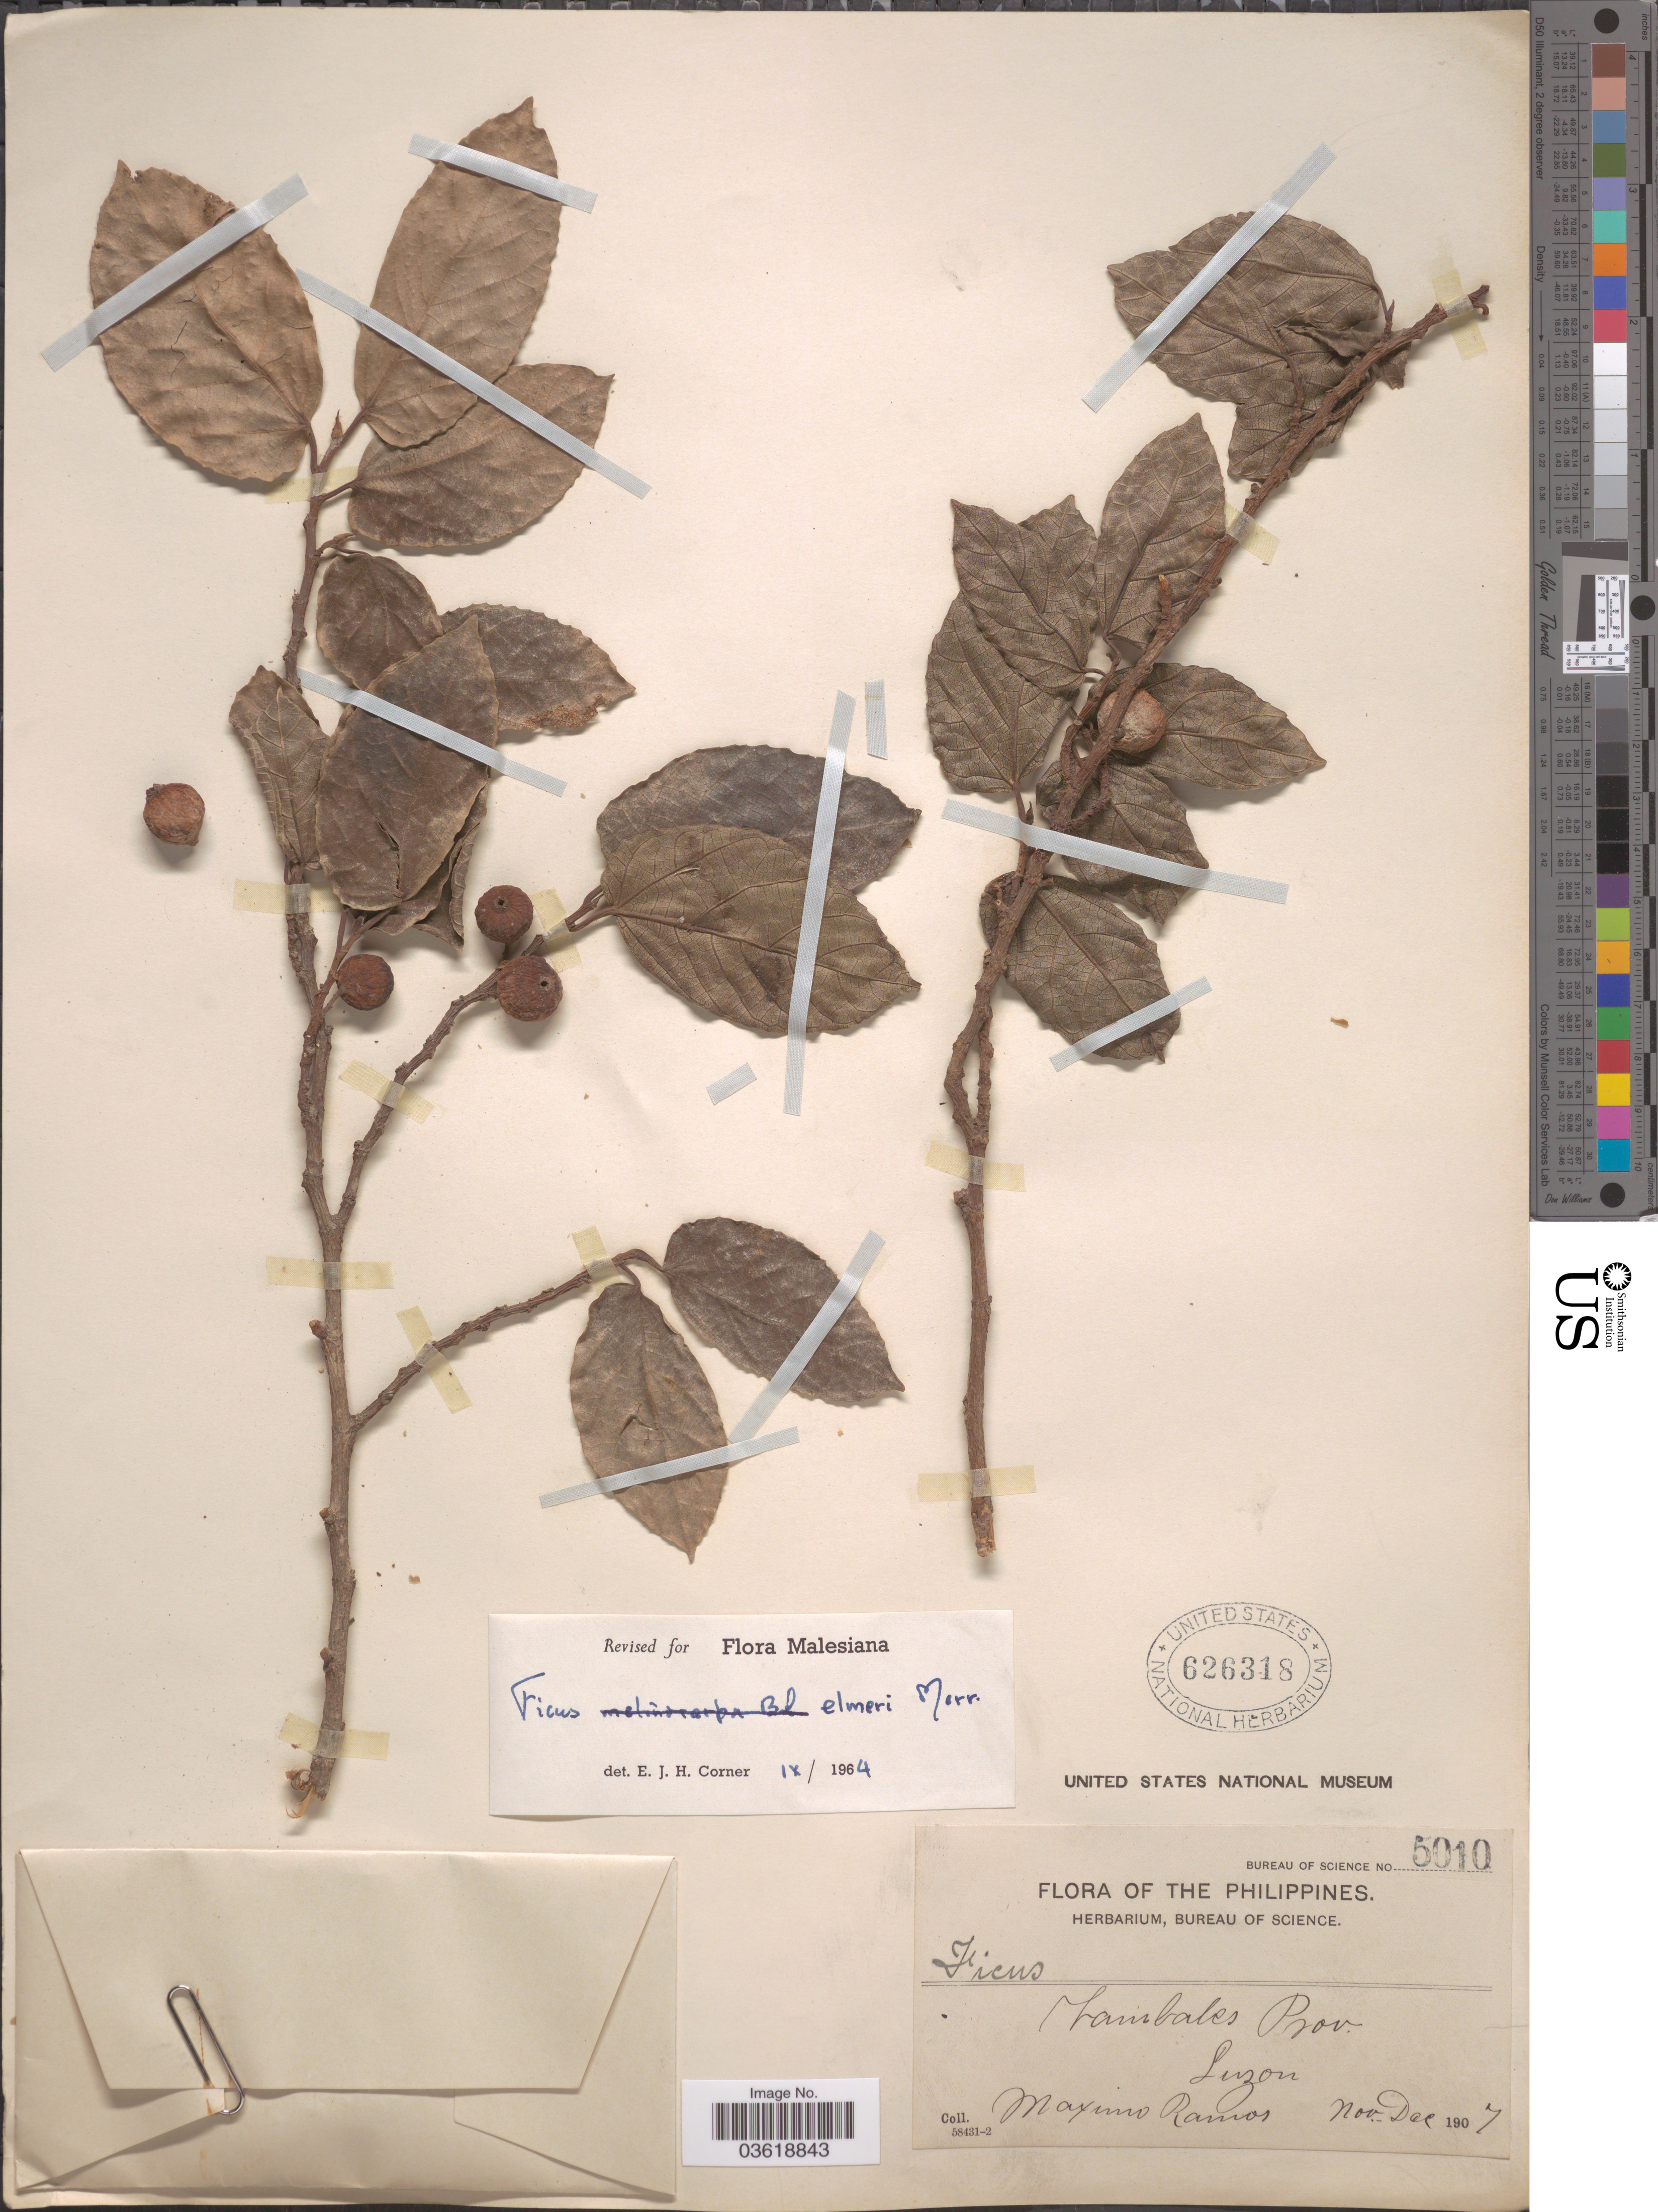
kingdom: Plantae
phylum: Tracheophyta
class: Magnoliopsida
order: Rosales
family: Moraceae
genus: Ficus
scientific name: Ficus elmeri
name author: Merr.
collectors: M. Ramos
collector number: Bureau of Science 5010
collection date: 1907-11/1907-12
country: Philippines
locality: Zambales Prov. Luzon.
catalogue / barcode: US 626318